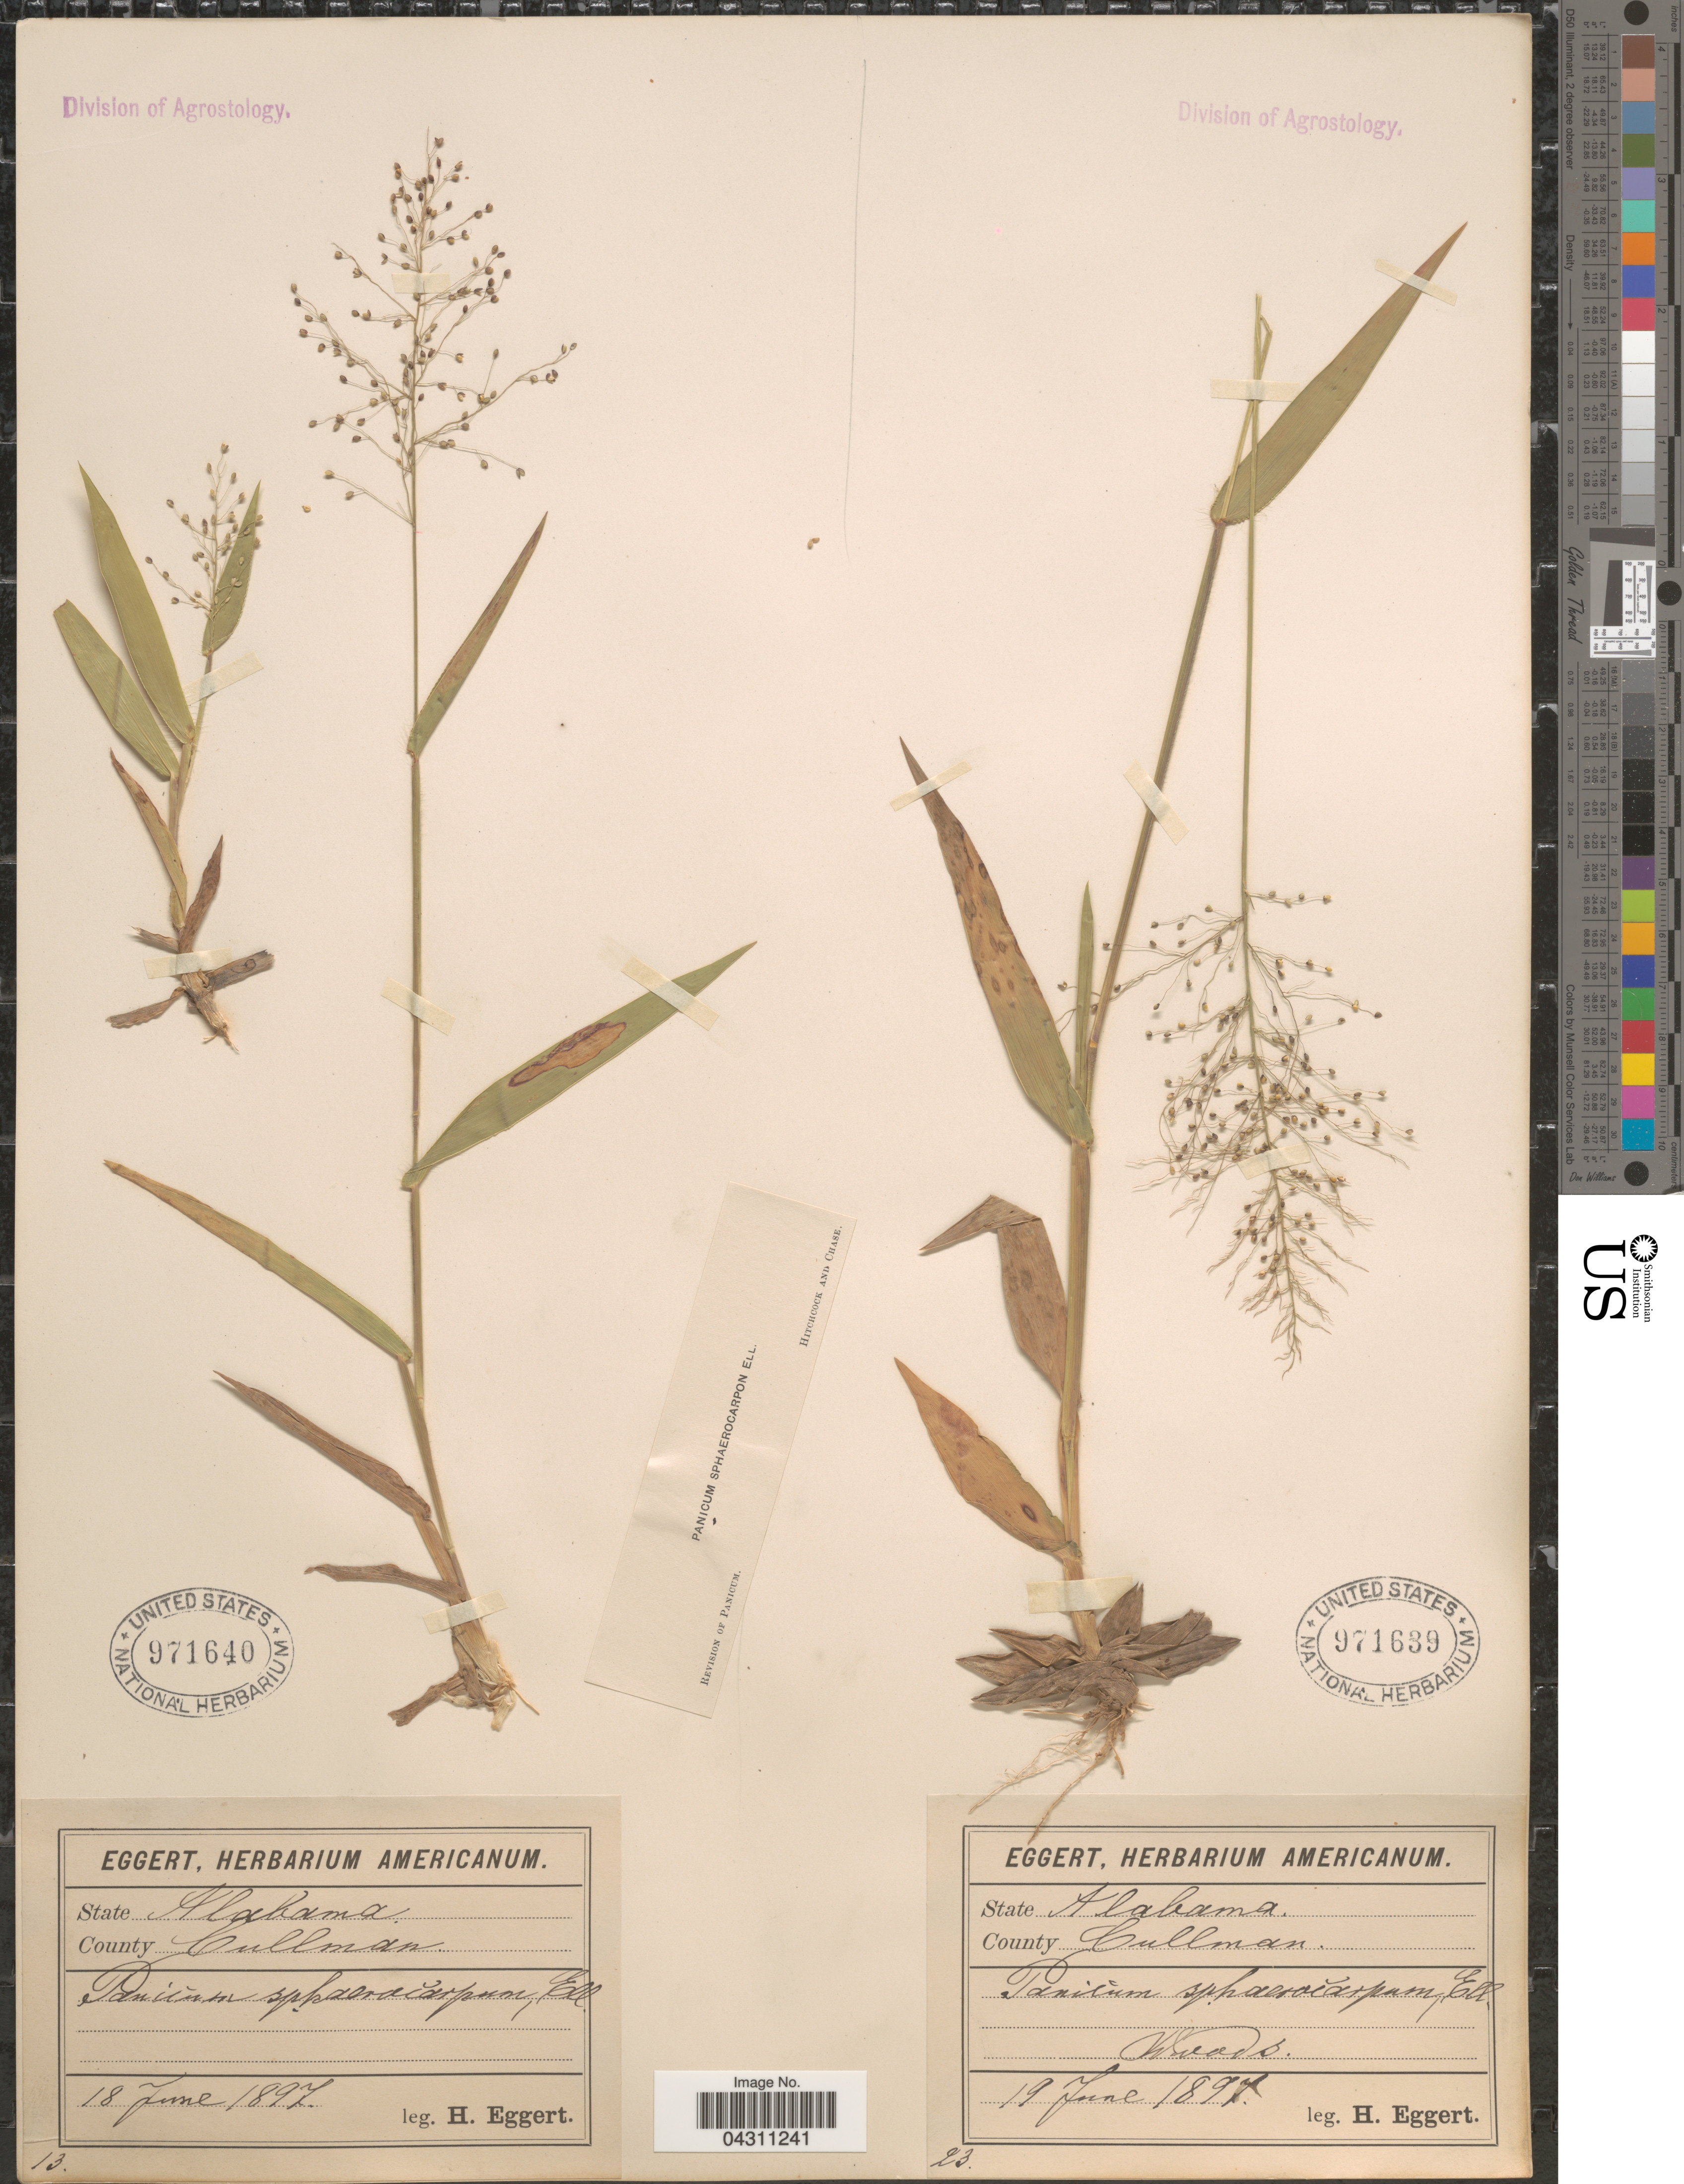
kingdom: Plantae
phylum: Tracheophyta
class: Liliopsida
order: Poales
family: Poaceae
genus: Dichanthelium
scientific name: Dichanthelium sphaerocarpon var. sphaerocarpon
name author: (Elliott) Gould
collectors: H. Eggert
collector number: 13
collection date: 1897-06-18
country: United States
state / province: Alabama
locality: County Cullman.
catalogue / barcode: US 971640-2